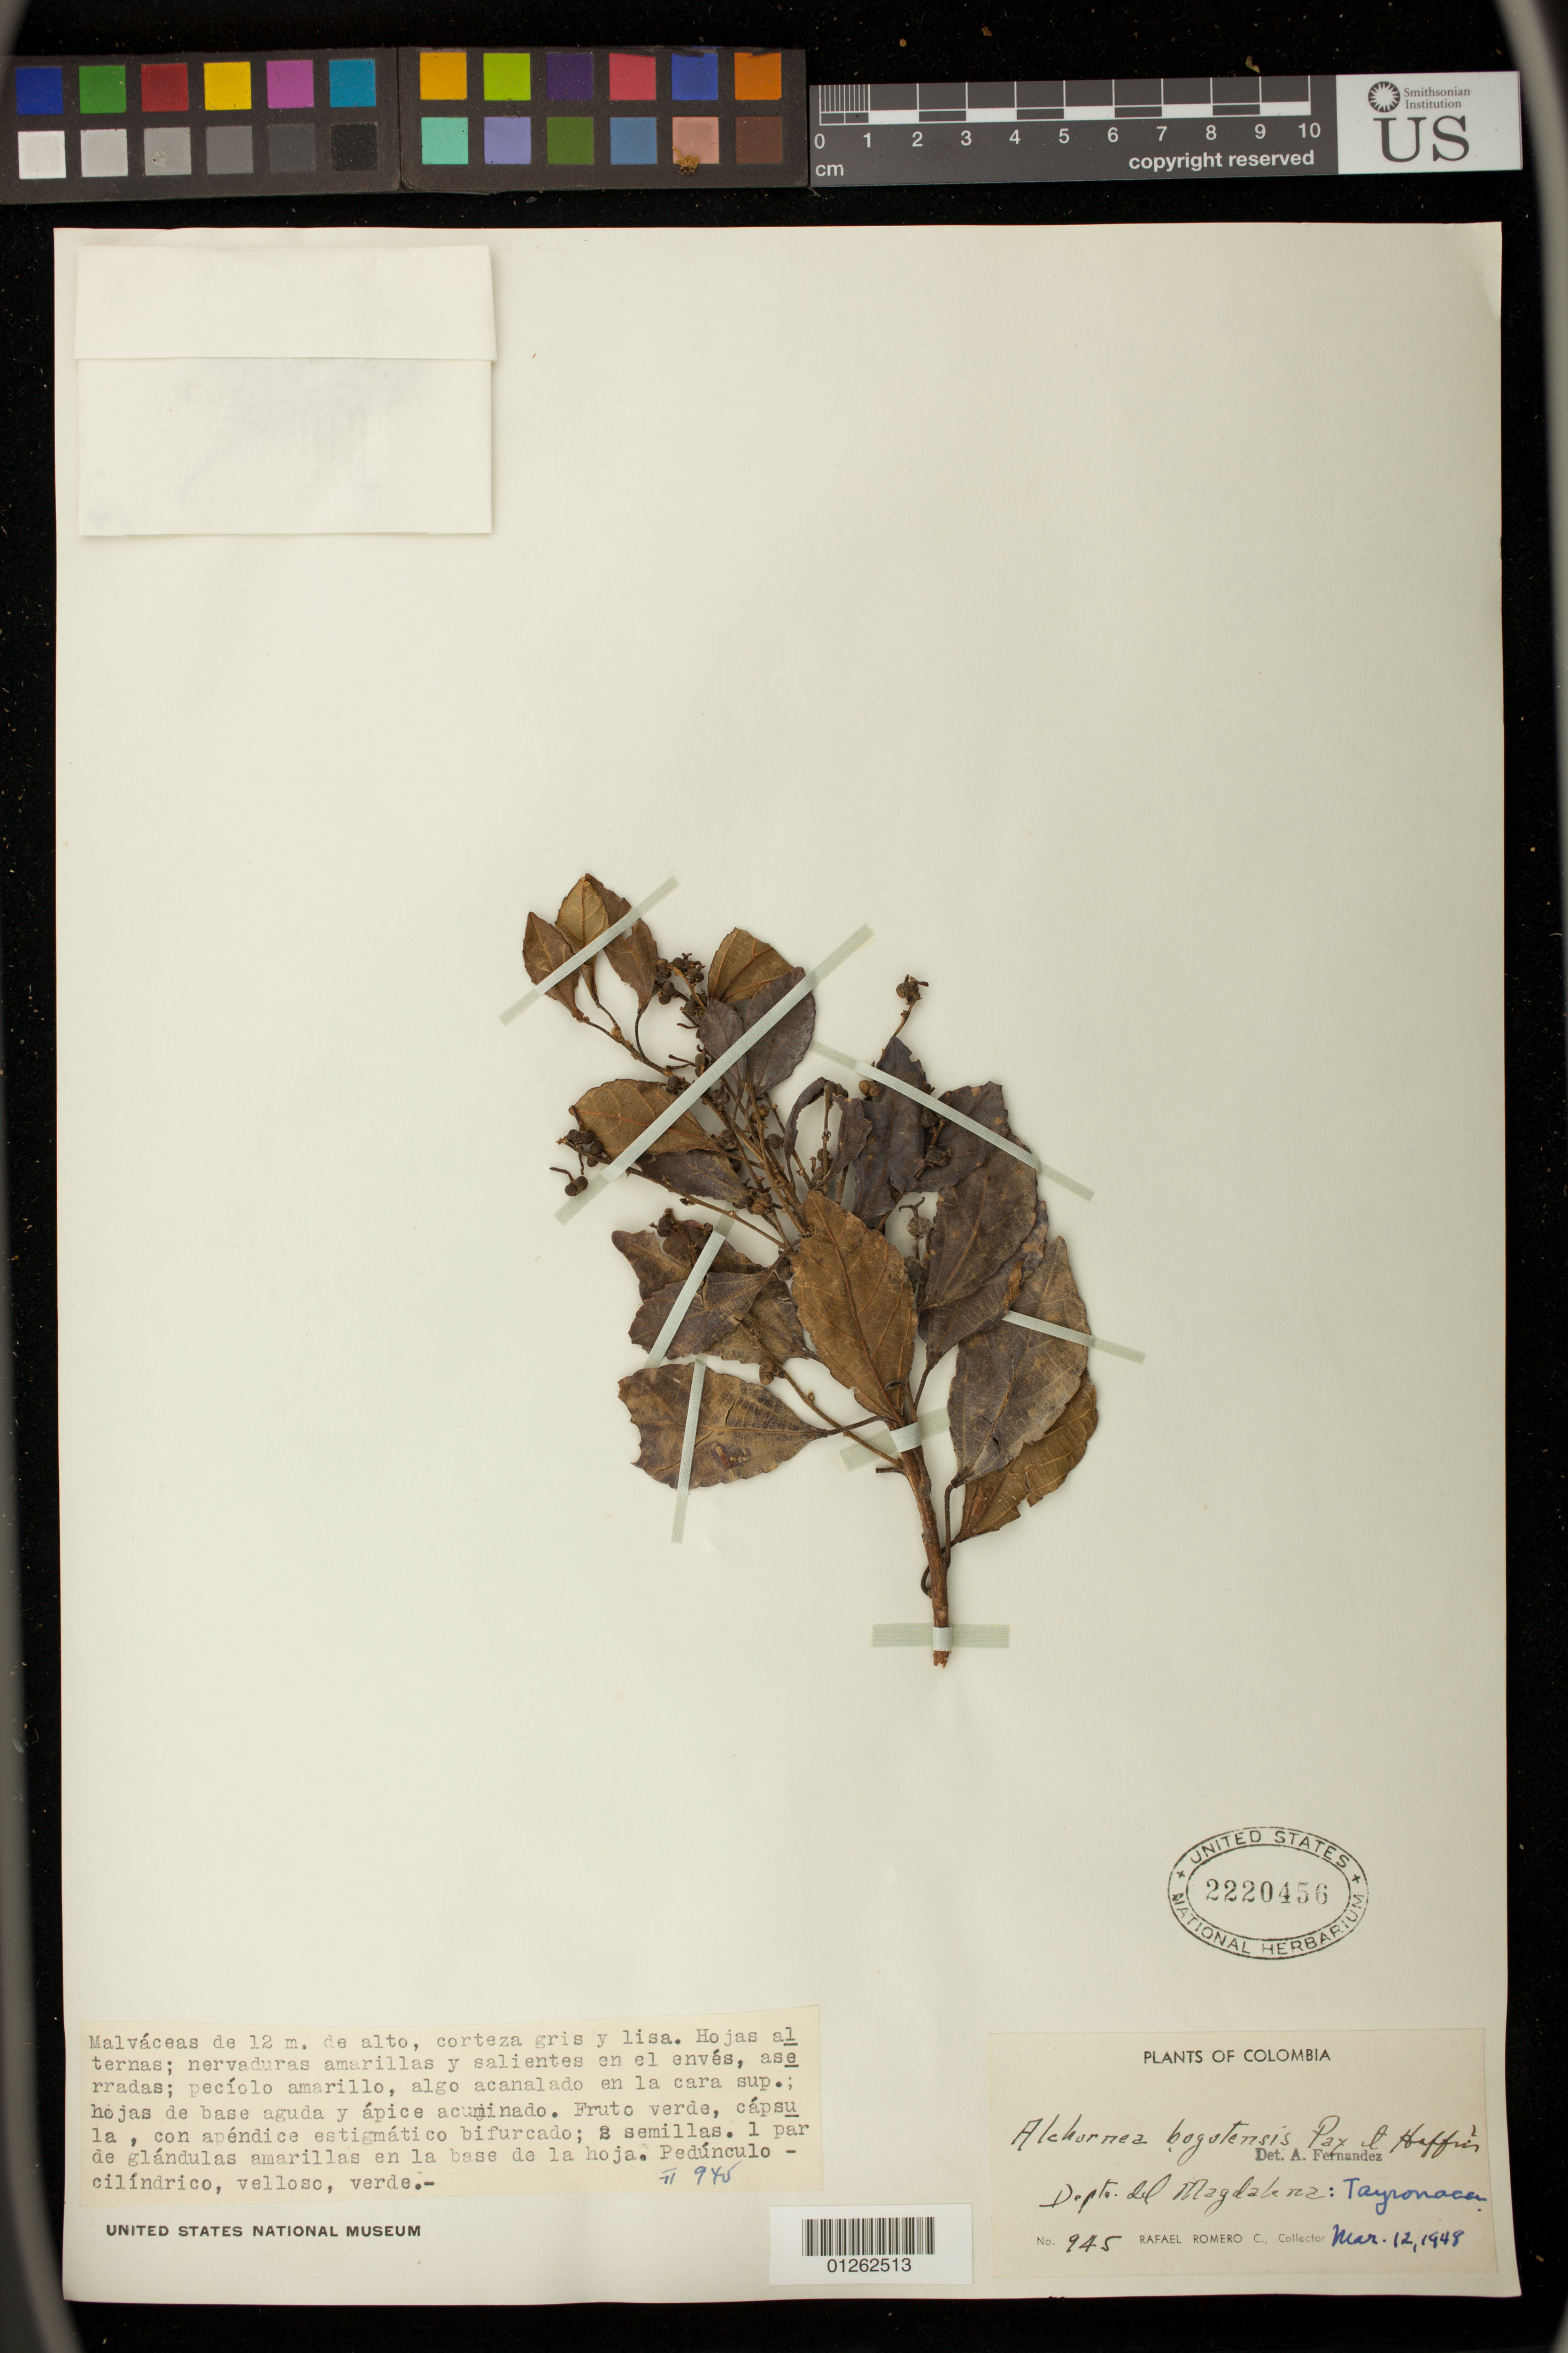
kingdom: Plantae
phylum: Tracheophyta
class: Magnoliopsida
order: Malpighiales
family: Euphorbiaceae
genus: Alchornea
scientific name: Alchornea bogotensis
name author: Pax & K. Hoffm.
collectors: R. Romero Castañeda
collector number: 945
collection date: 1948-03-12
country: Colombia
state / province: Magdalena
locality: tayronaca [Tayronaka]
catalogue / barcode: US 2220456